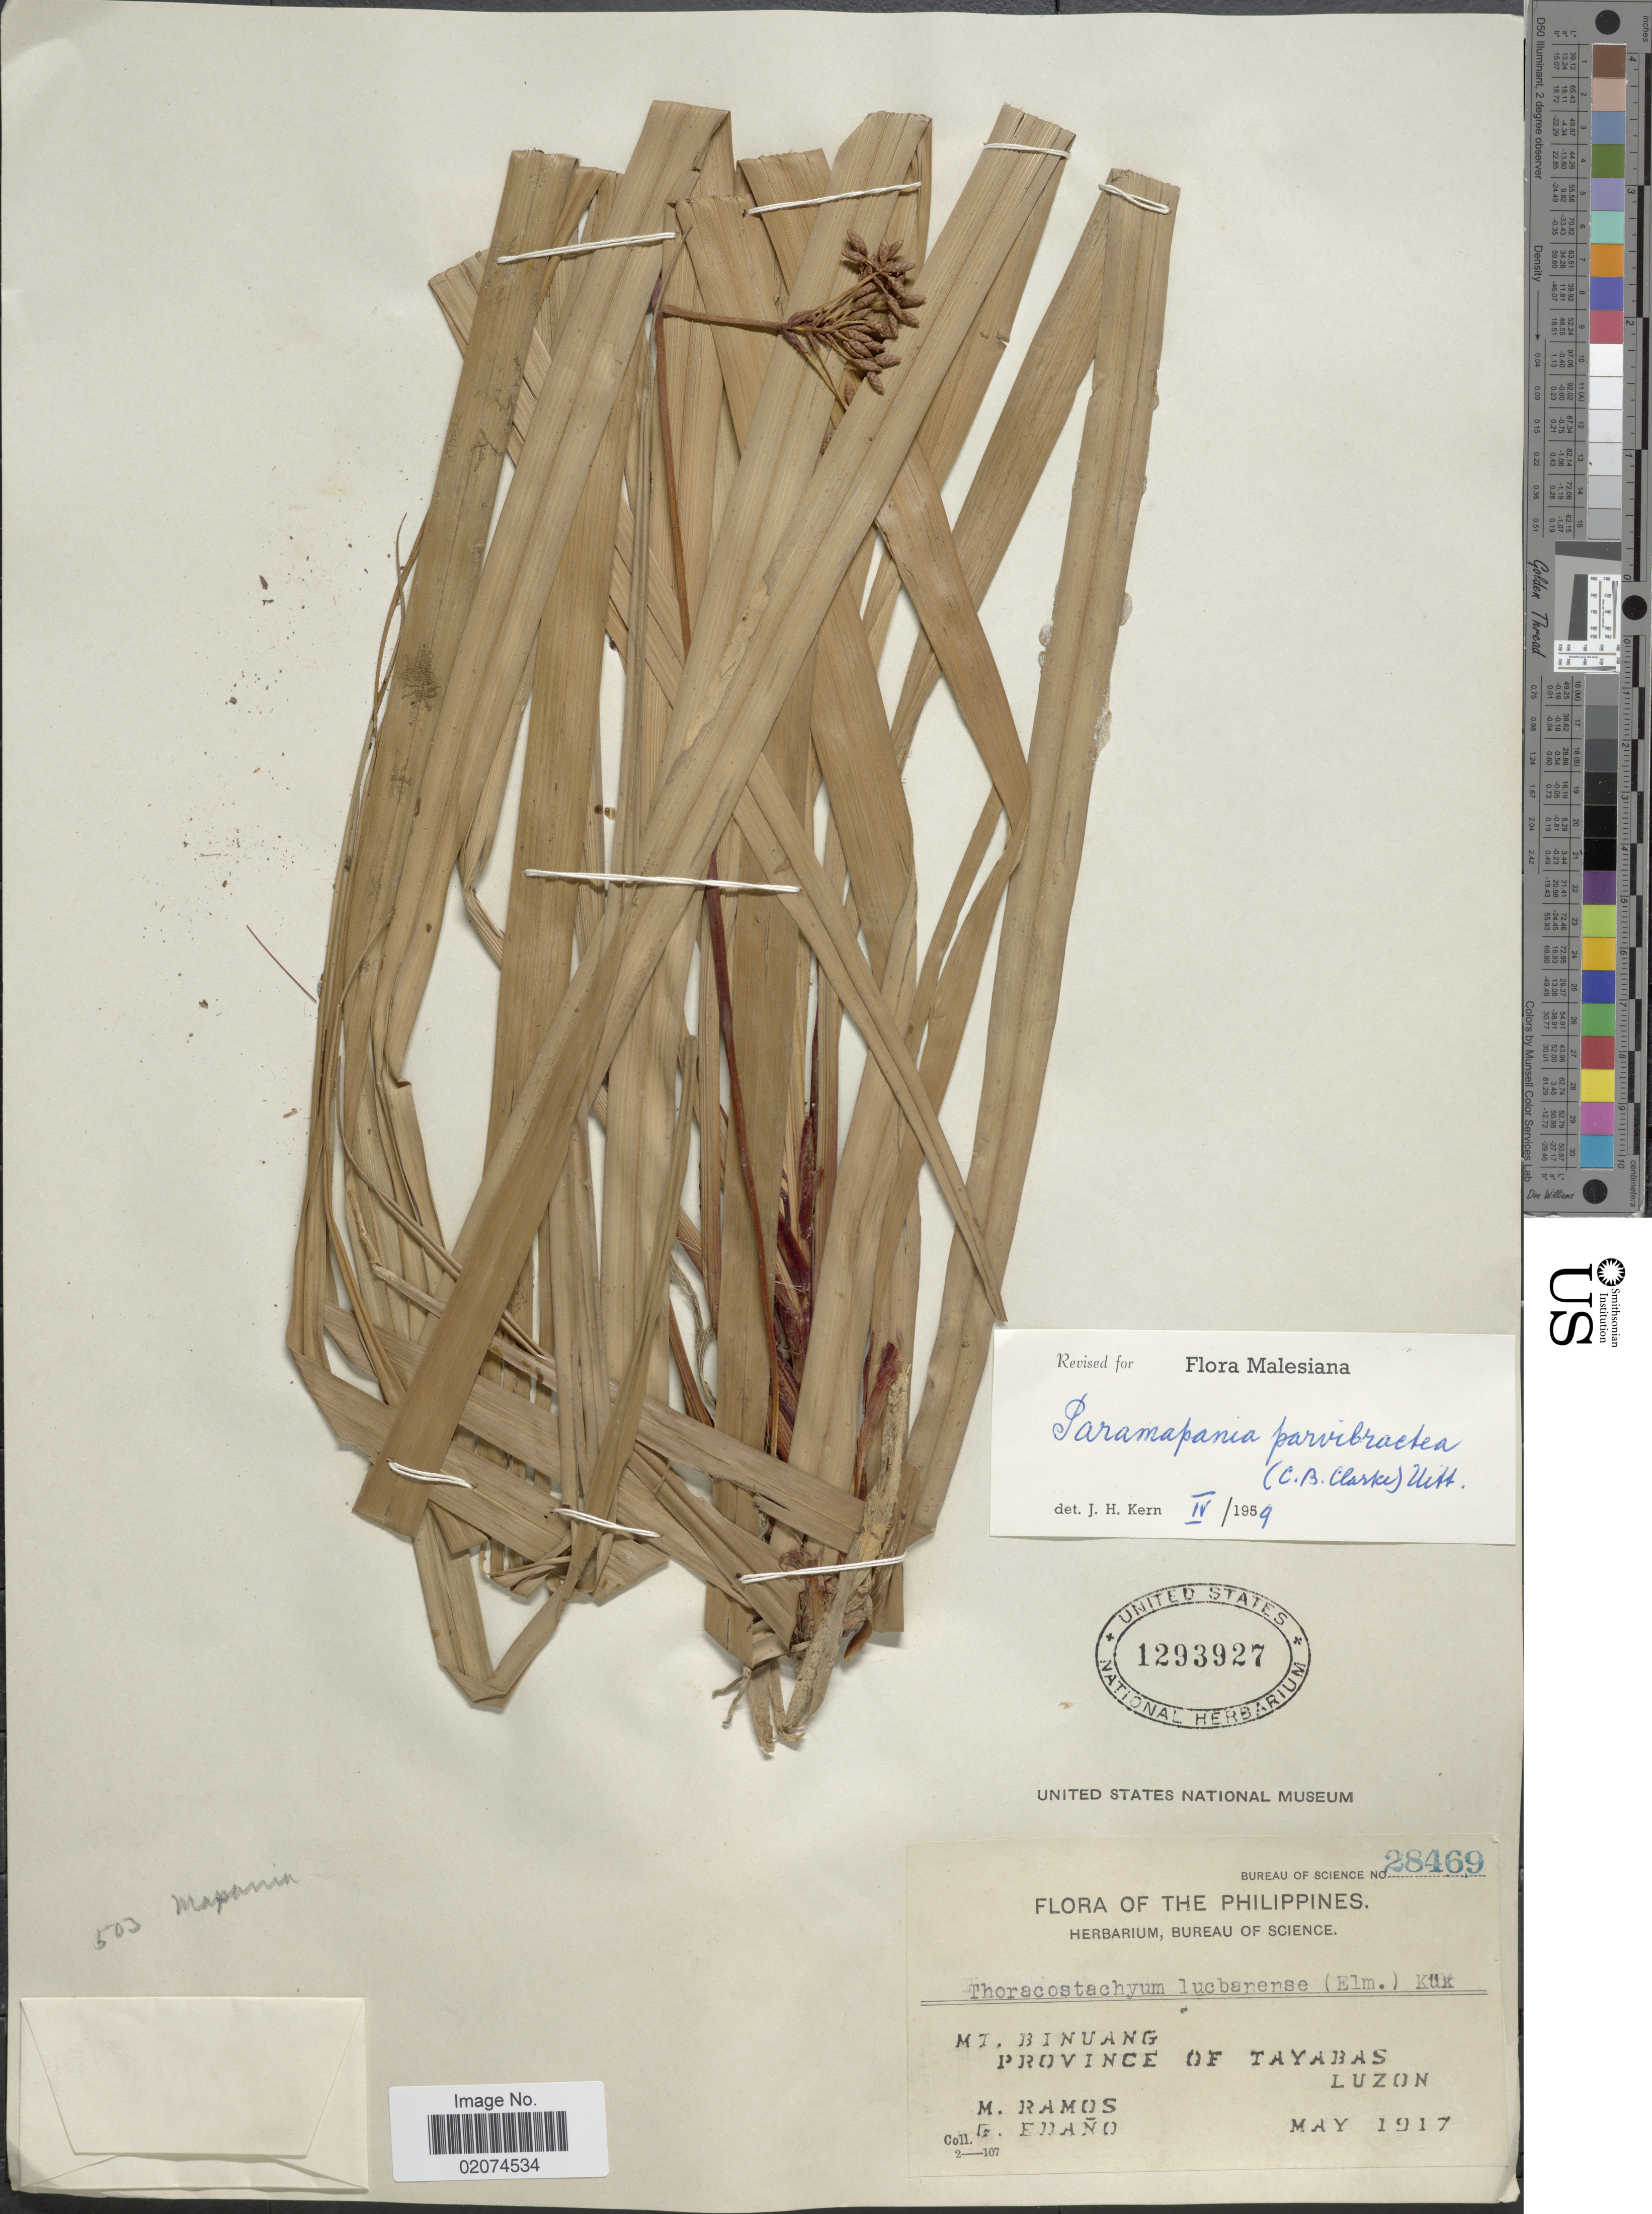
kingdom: Plantae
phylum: Tracheophyta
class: Liliopsida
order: Poales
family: Cyperaceae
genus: Paramapania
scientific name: Paramapania parvibractea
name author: (C.B. Clarke) Uittien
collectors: M. Ramos & G. Edaño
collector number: Bureau of Science 28469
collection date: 1917-05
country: Philippines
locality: Mt. Binuang, Province of Tayabas, Luzon.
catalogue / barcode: US 1293927